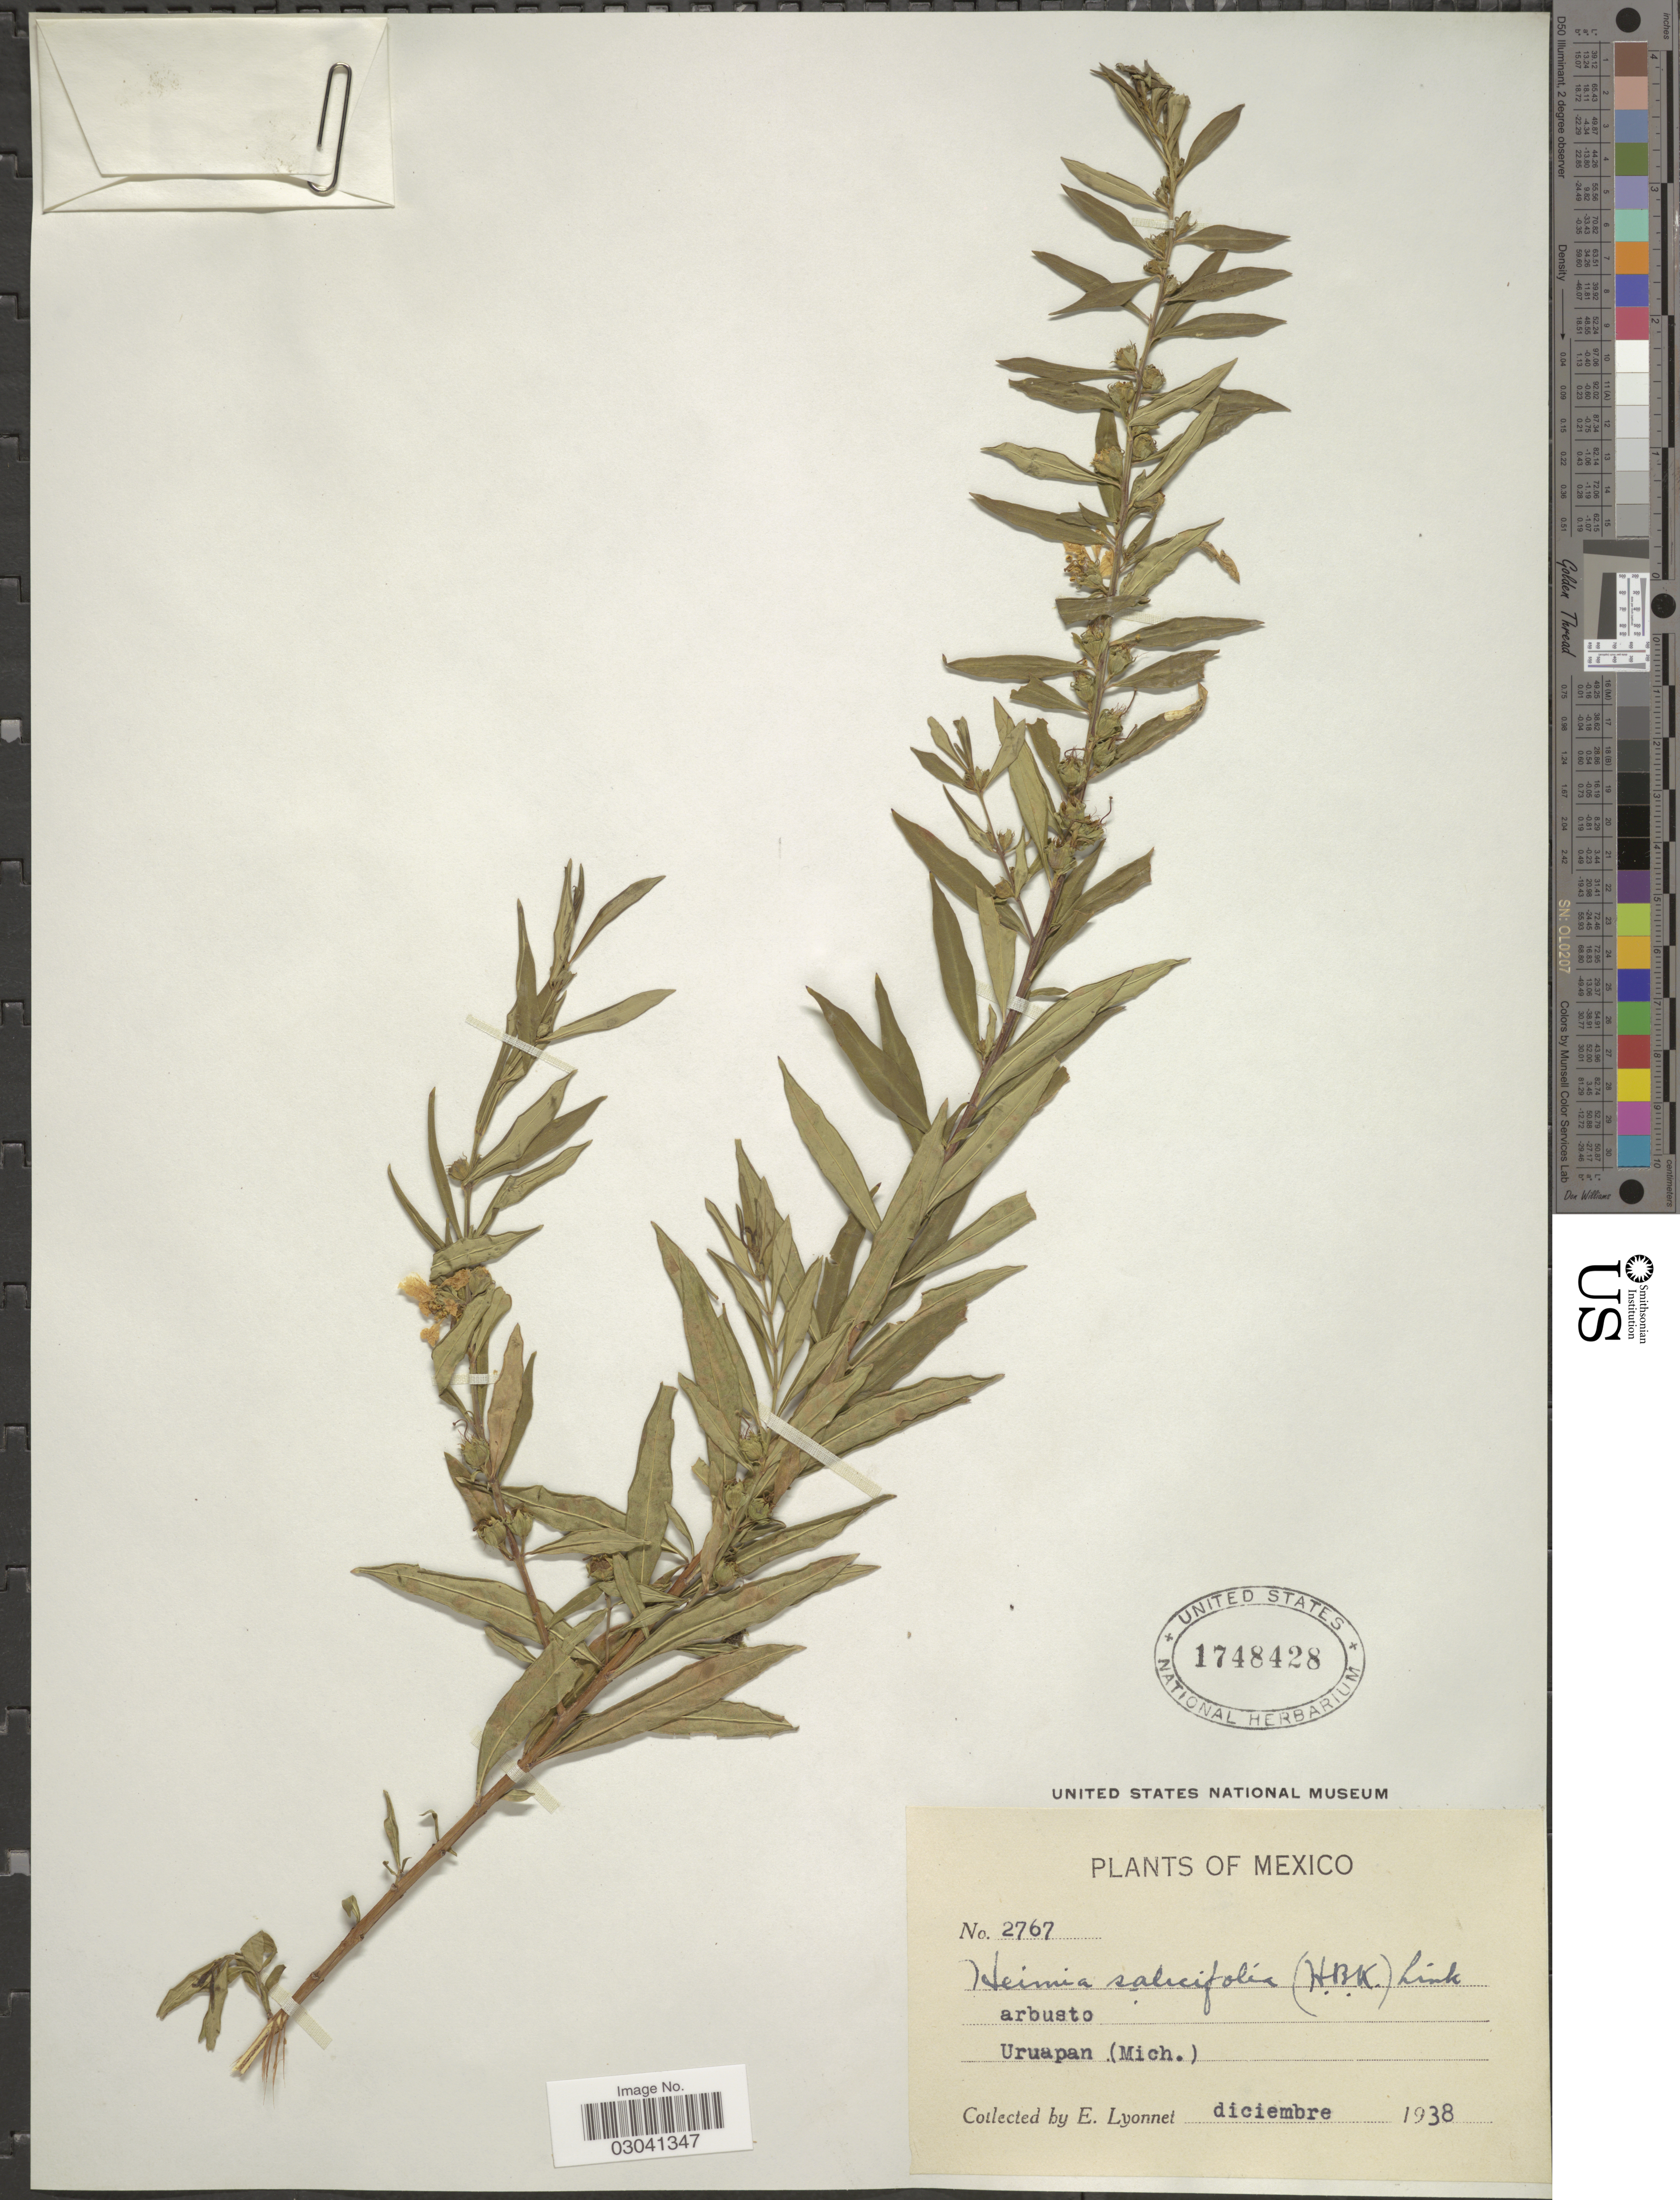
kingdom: Plantae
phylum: Tracheophyta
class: Magnoliopsida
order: Myrtales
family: Lythraceae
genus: Heimia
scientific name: Heimia salicifolia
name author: Link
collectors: E. Lyonnet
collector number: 2767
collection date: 1938-12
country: Mexico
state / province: Michoacán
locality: Uruapan.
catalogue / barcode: US 1748428